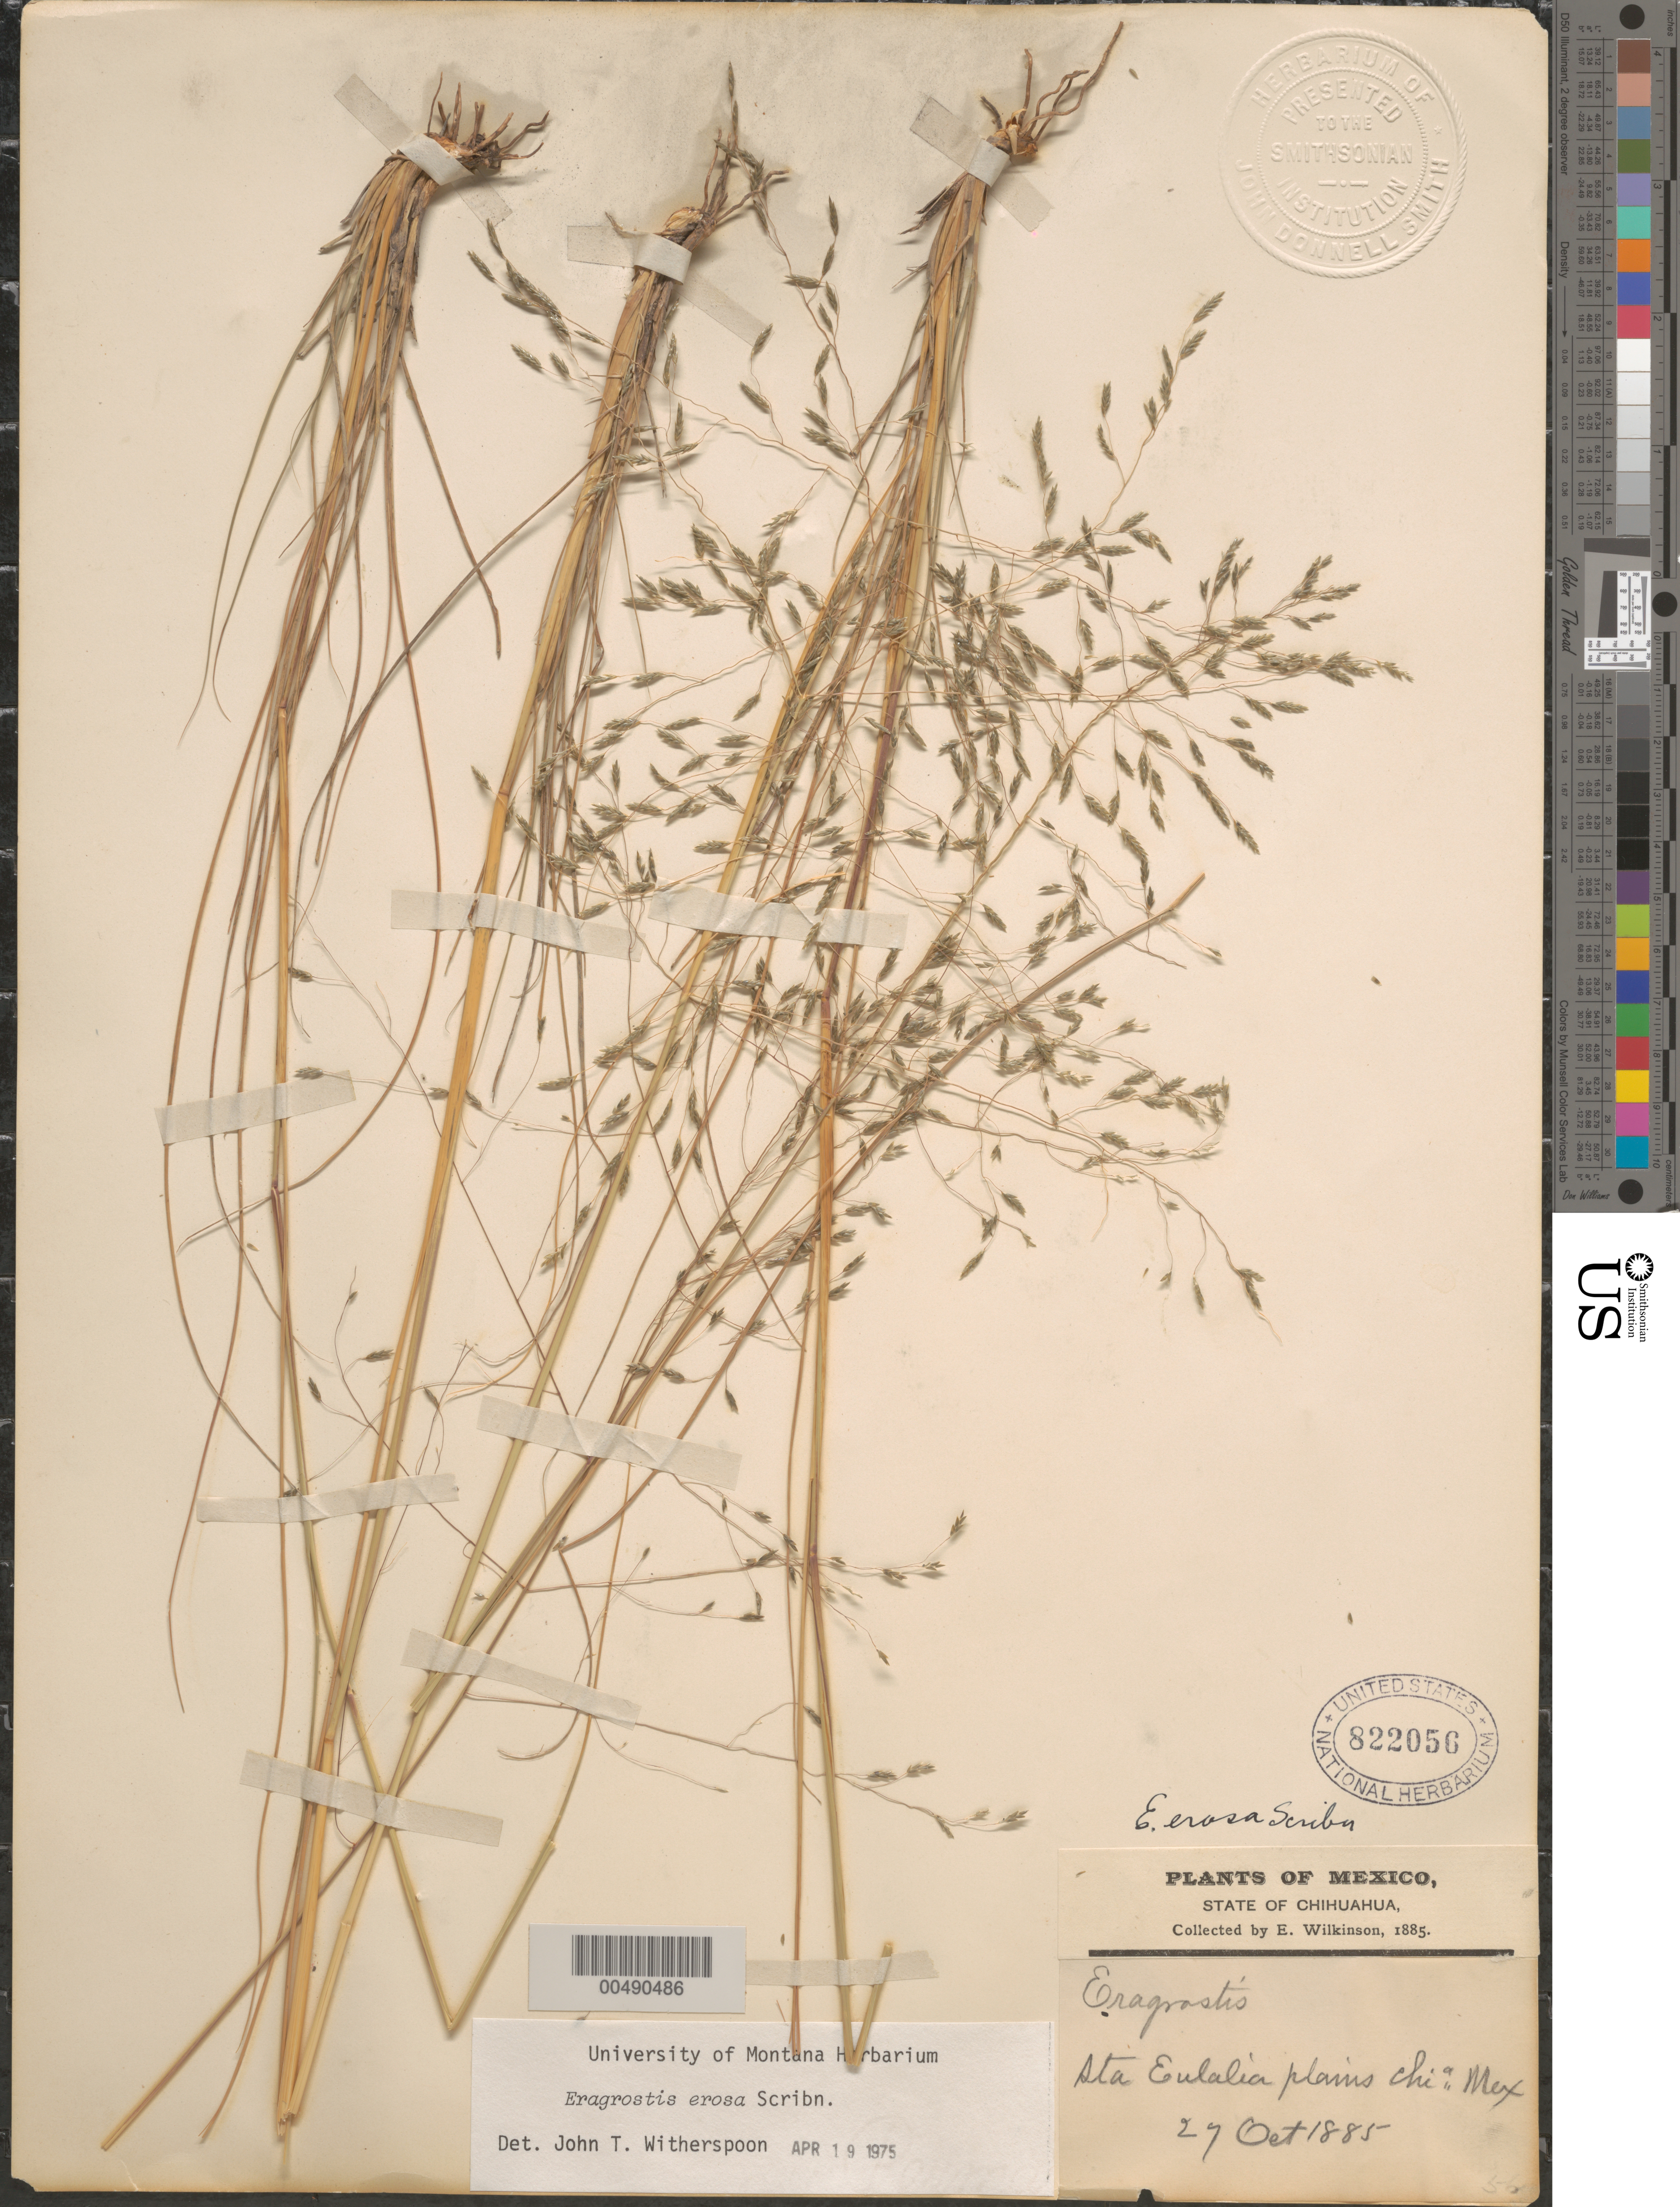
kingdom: Plantae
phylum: Tracheophyta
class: Liliopsida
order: Poales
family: Poaceae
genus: Eragrostis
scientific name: Eragrostis erosa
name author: Scribn. ex W.J. Beal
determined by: Witherspoon, John T.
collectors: E. Wilkinson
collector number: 56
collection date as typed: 29 Oct 1885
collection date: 1885-10-29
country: Mexico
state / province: Chihuahua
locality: Sta Eulalia plains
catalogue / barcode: US 822056